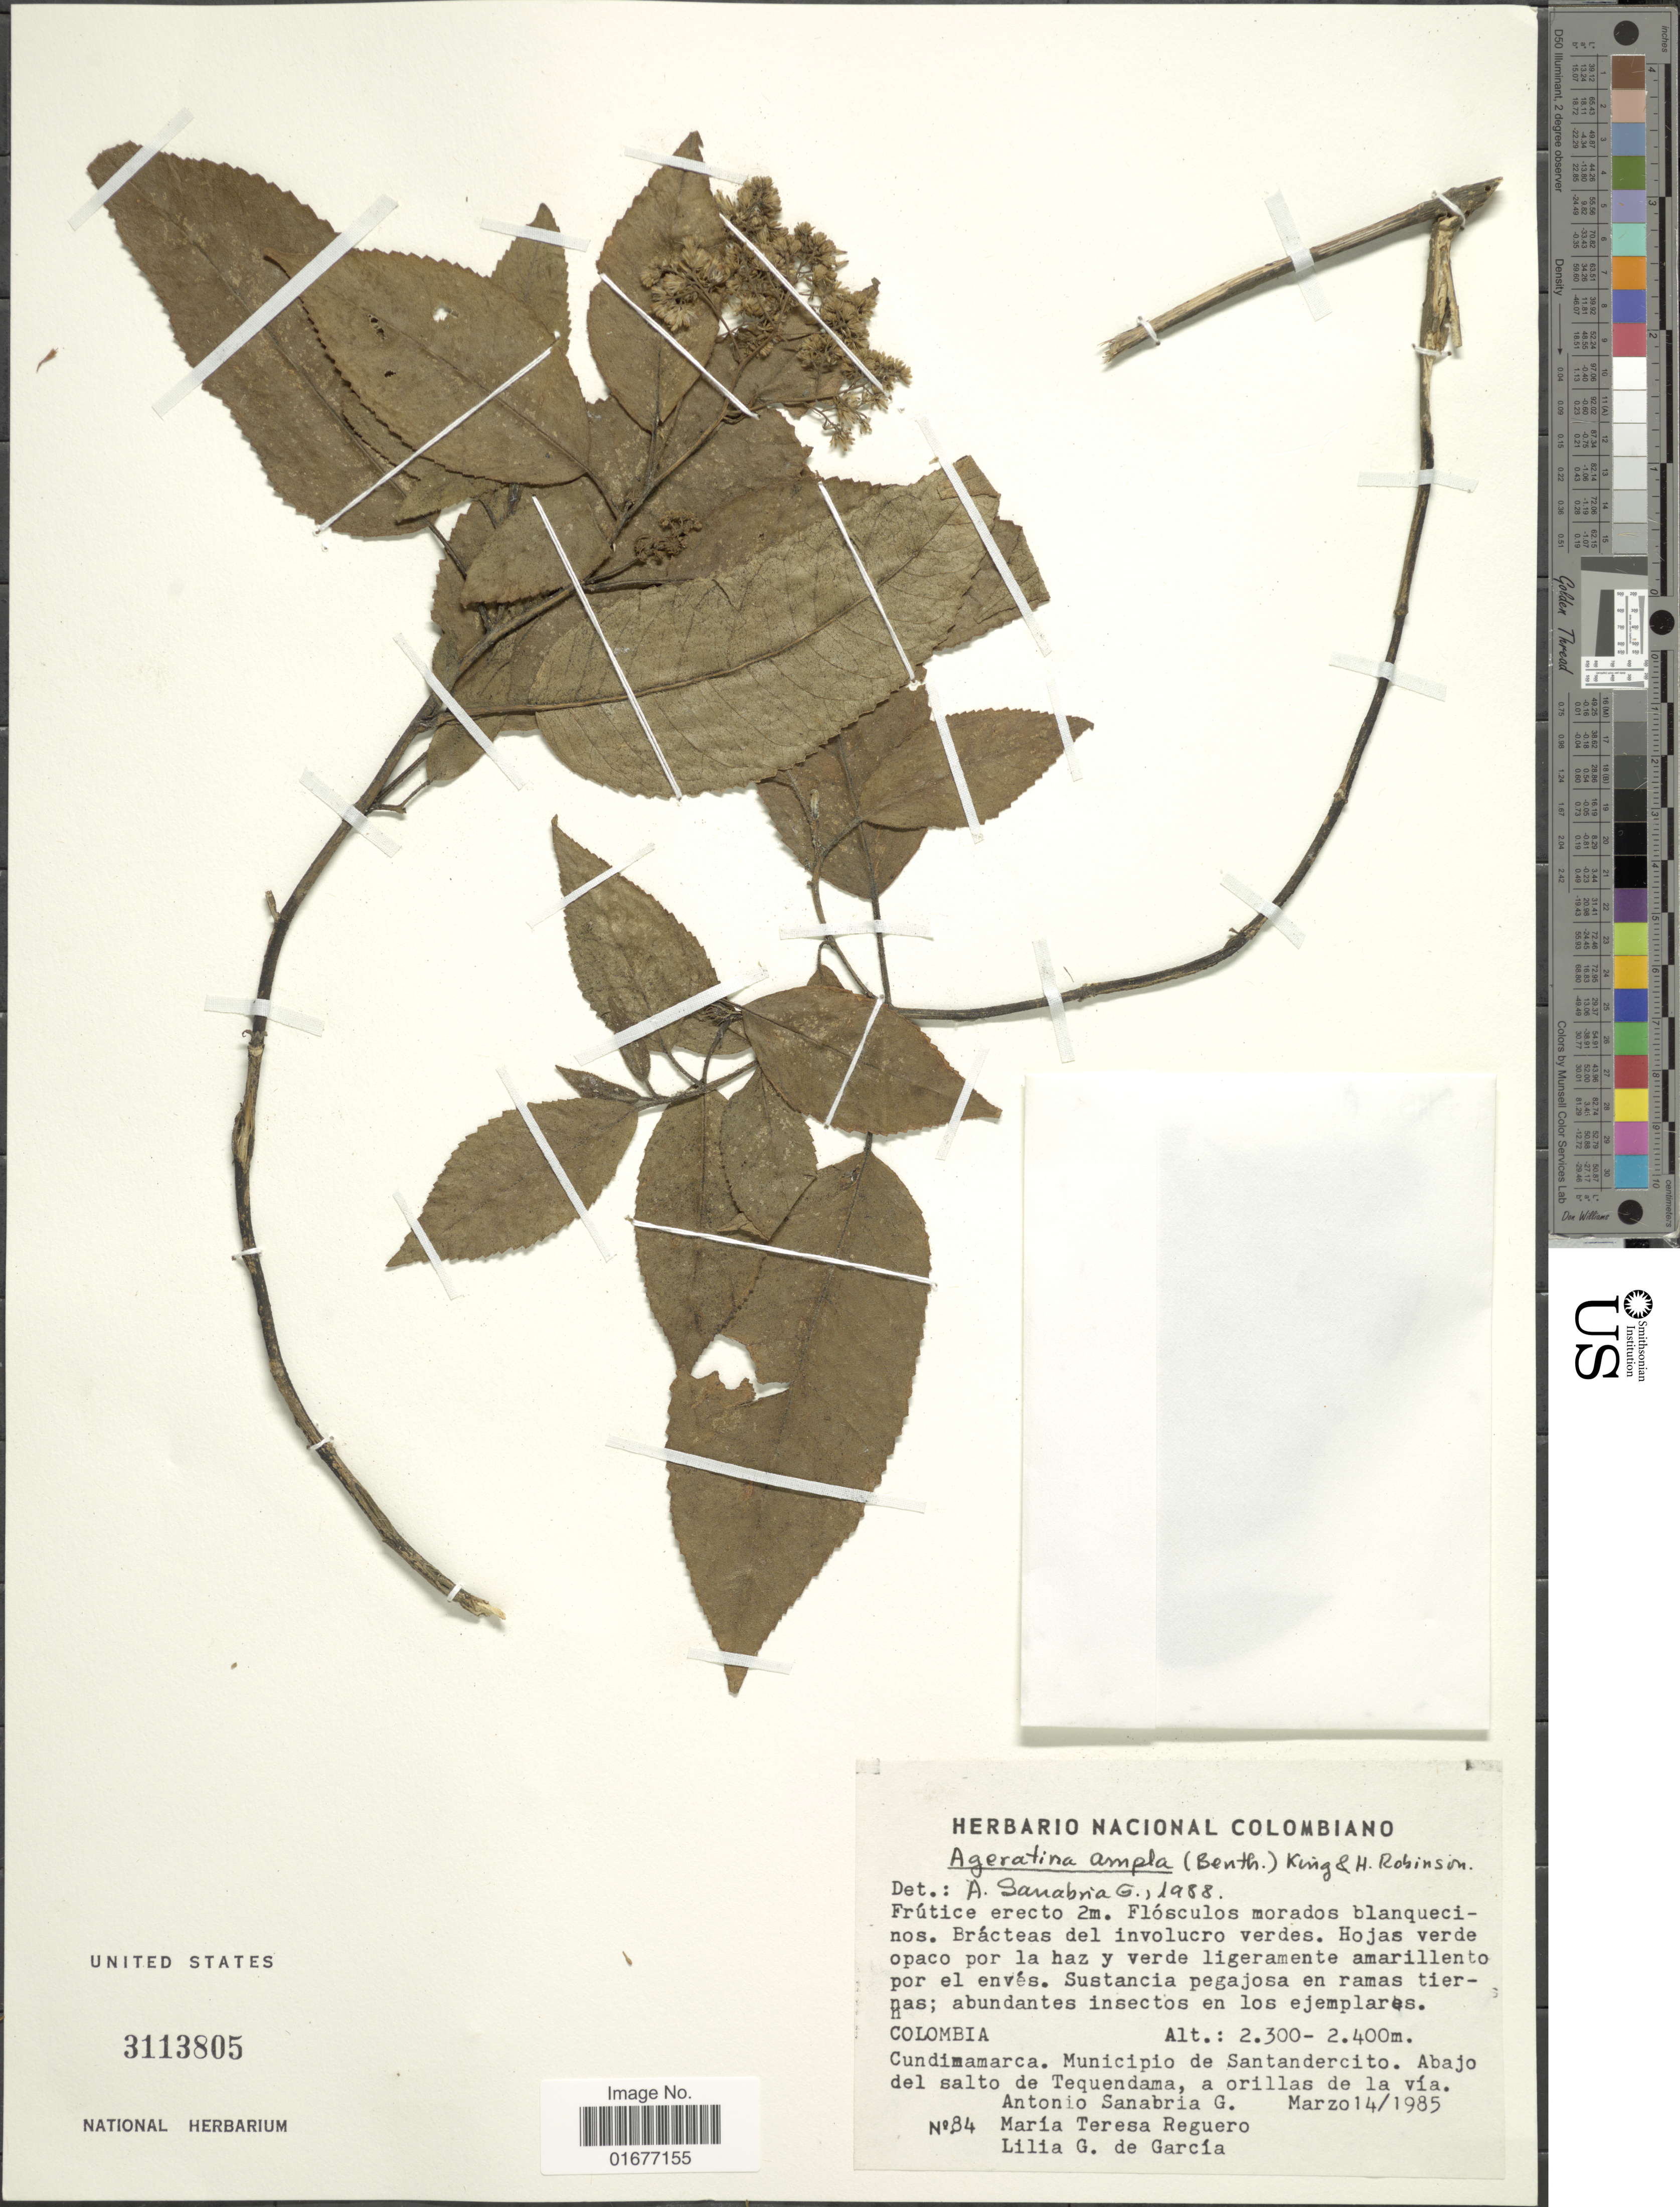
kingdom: Plantae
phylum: Tracheophyta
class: Magnoliopsida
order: Asterales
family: Asteraceae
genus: Ageratina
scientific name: Ageratina ampla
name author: (Benth.) R.M. King & H. Rob.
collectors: A. Sanabria G., M. Reguerin & L. Garcia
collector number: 84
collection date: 1985-03-14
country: Colombia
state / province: Cundinamarca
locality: Municipio de Santandercito, Abajo del salto de Tequendama, a orillas de la via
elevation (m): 2300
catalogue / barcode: US 3113805